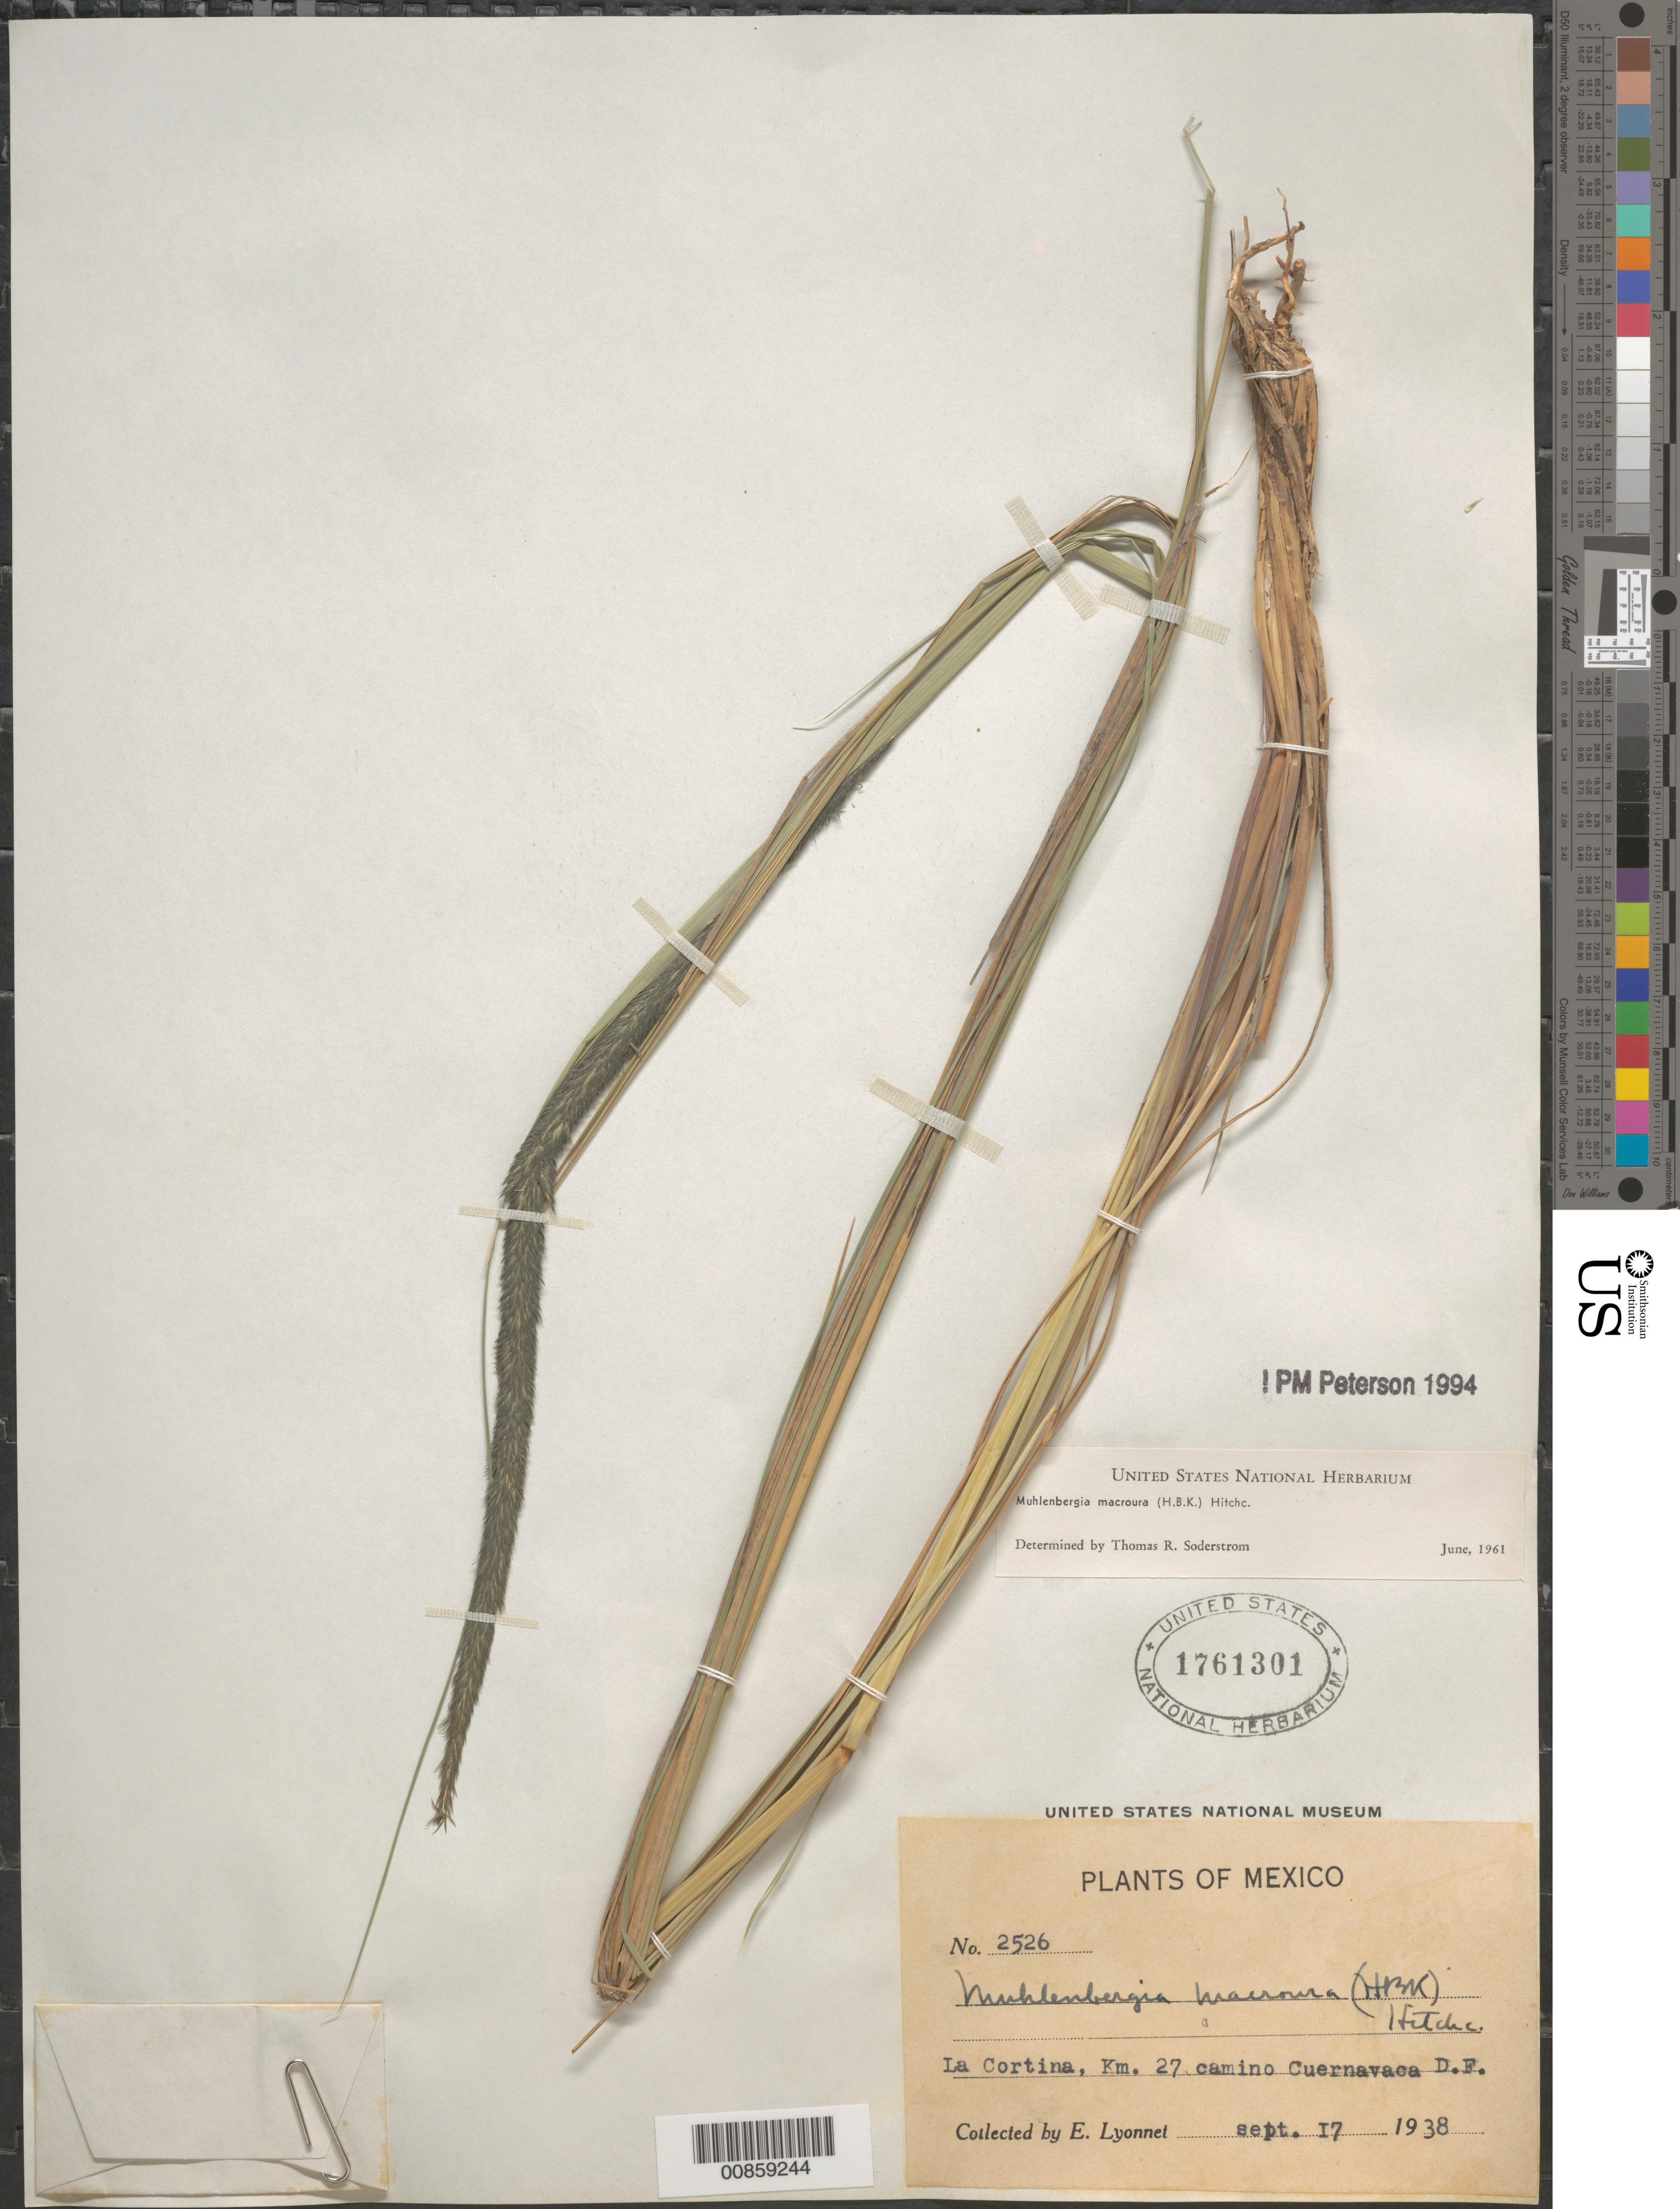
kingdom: Plantae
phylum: Tracheophyta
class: Liliopsida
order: Poales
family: Poaceae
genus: Muhlenbergia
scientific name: Muhlenbergia macroura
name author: (Kunth) Hitchc.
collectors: Bro. E. Lyonnet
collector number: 2526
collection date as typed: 17 Sep 1938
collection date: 1938-09-17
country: Mexico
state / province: Distrito Federal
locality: La Cortina, km 27 camino a Cuernavaca, D.F.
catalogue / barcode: US 1761301